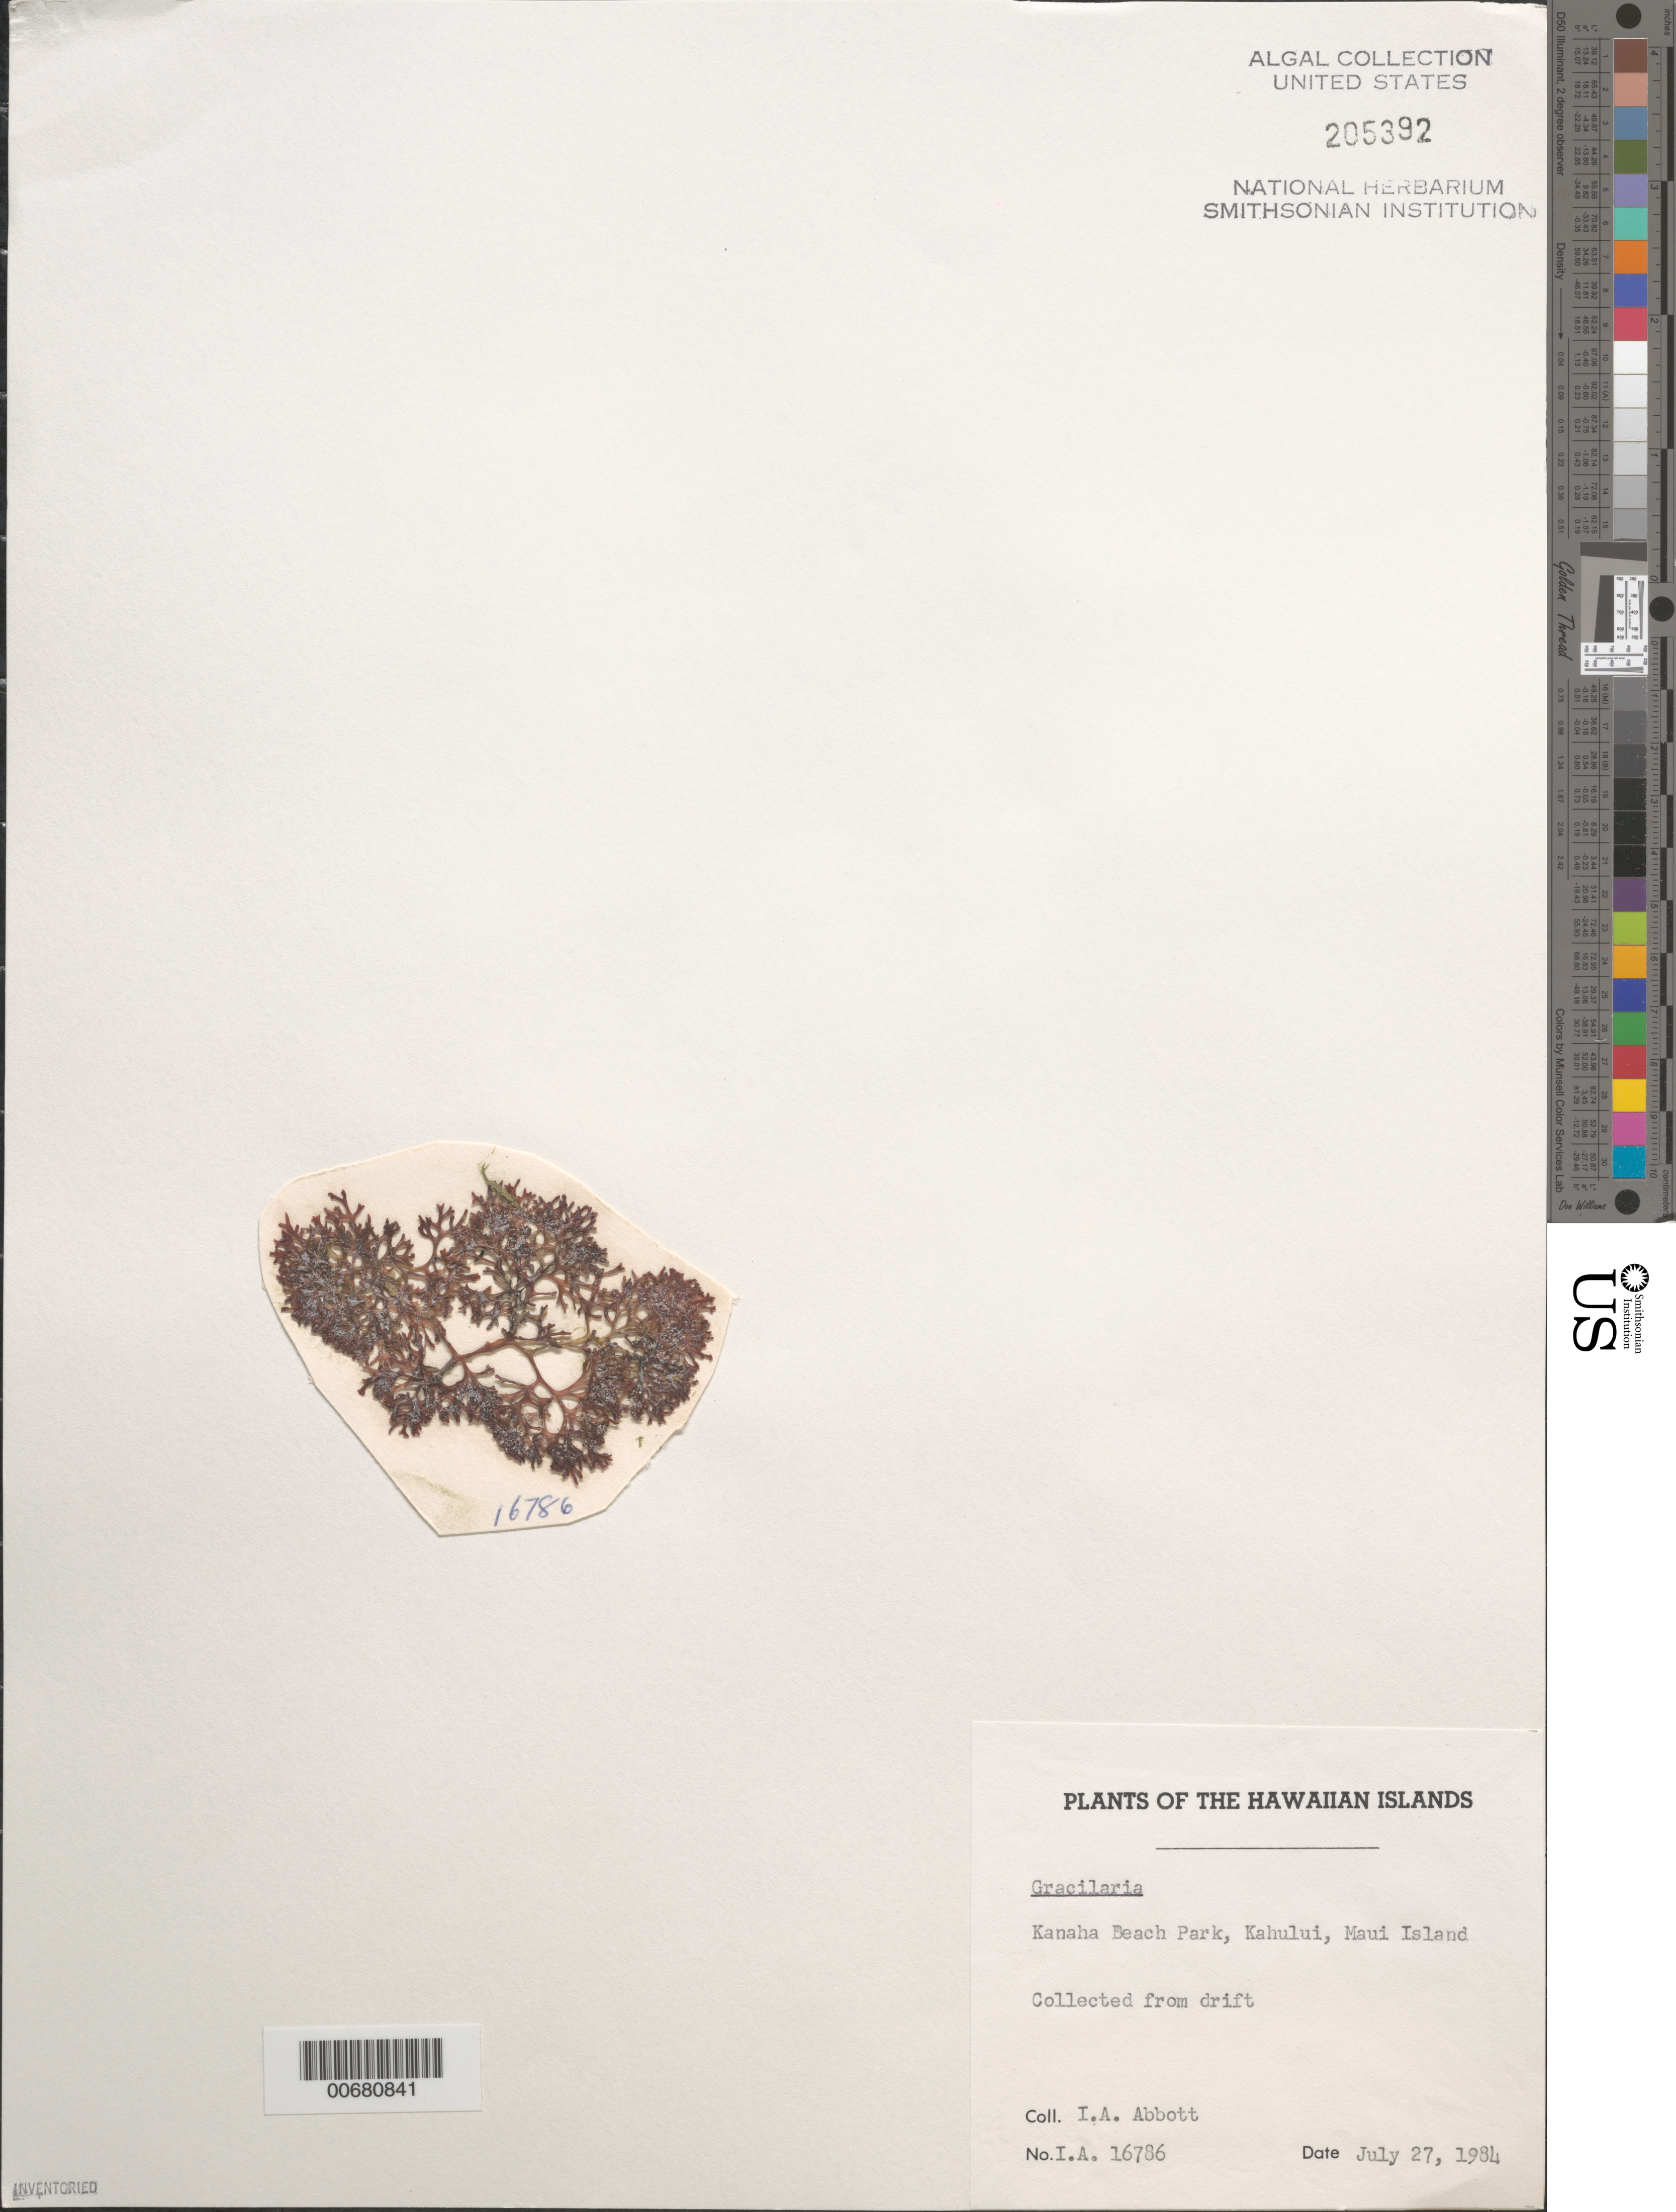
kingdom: Plantae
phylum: Rhodophyta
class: Florideophyceae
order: Gracilariales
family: Gracilariaceae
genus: Gracilaria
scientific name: Gracilaria sp.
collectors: I. A. Abbott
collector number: IAA 16786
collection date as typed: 27 Jul 1984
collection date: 1984-07-27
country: United States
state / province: Hawaii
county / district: Maui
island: Maui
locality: Kanaha Beach Park, Kahului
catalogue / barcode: US 205392